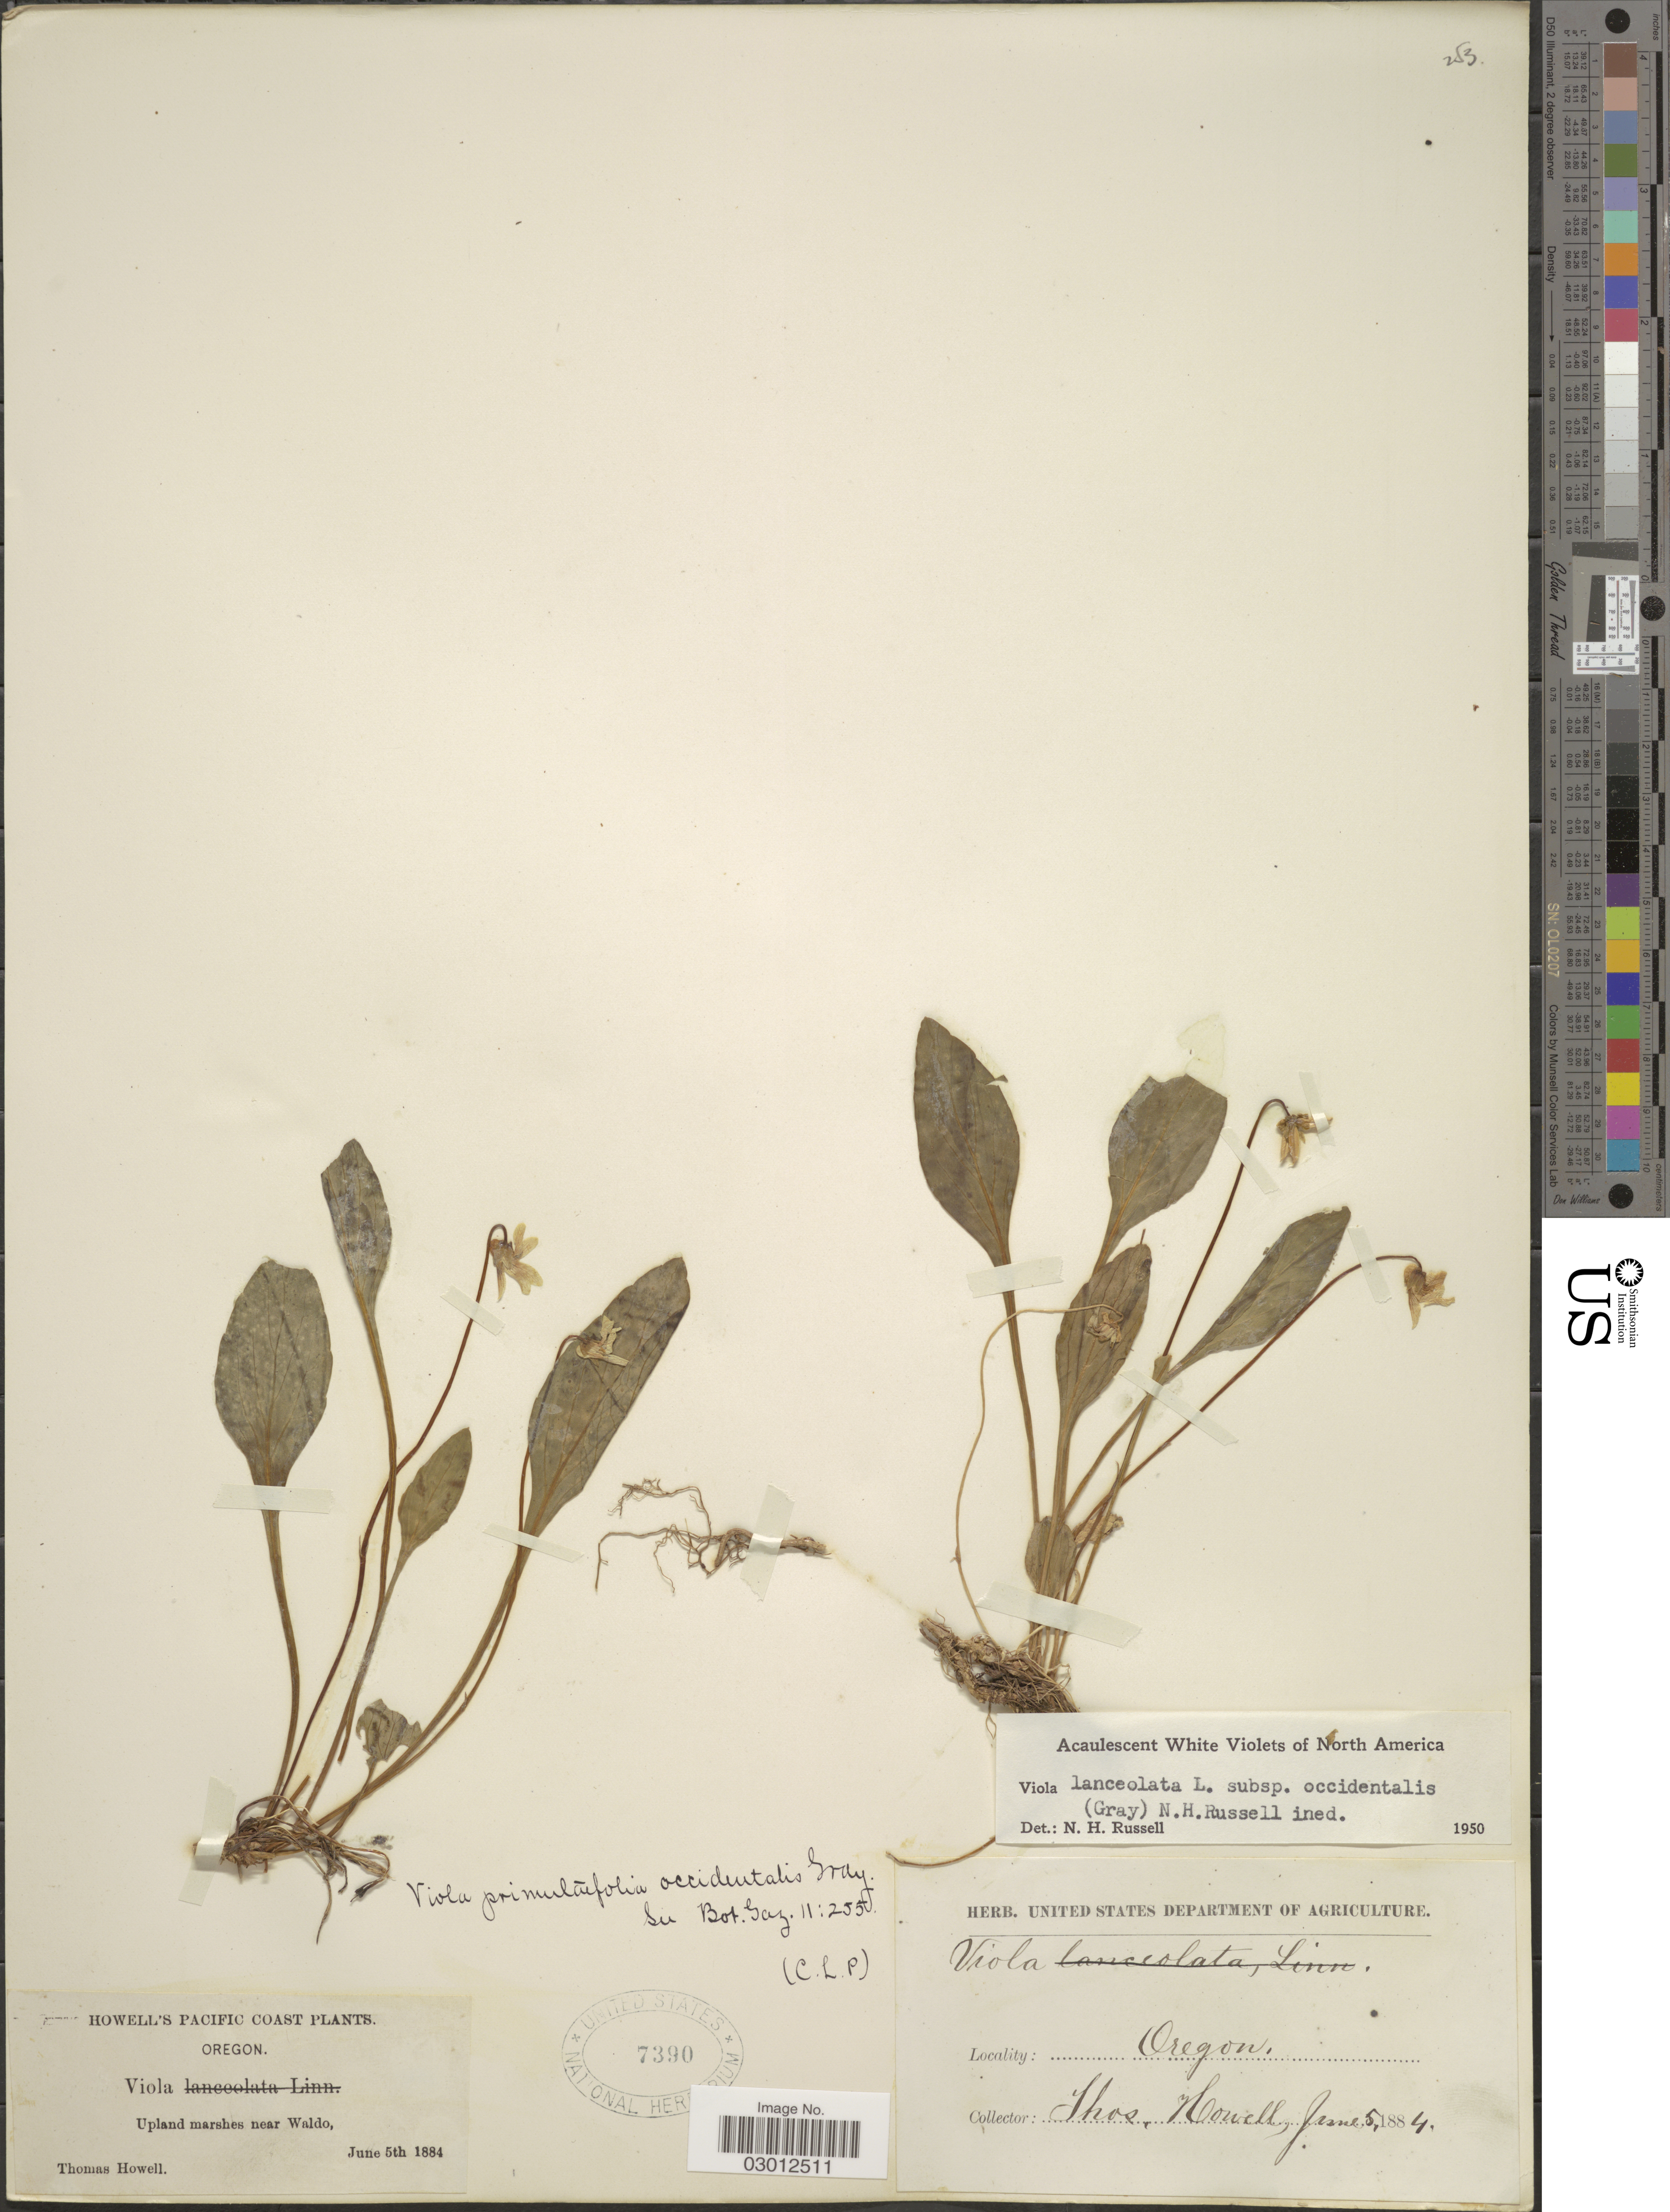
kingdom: Plantae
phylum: Tracheophyta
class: Magnoliopsida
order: Malpighiales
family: Violaceae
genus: Viola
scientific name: Viola occidentalis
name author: (A. Gray) Howell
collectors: T. Howell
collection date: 1884-06-05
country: United States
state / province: Oregon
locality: Pacific Coast. Upland marshes near Waldo.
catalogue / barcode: US 7390